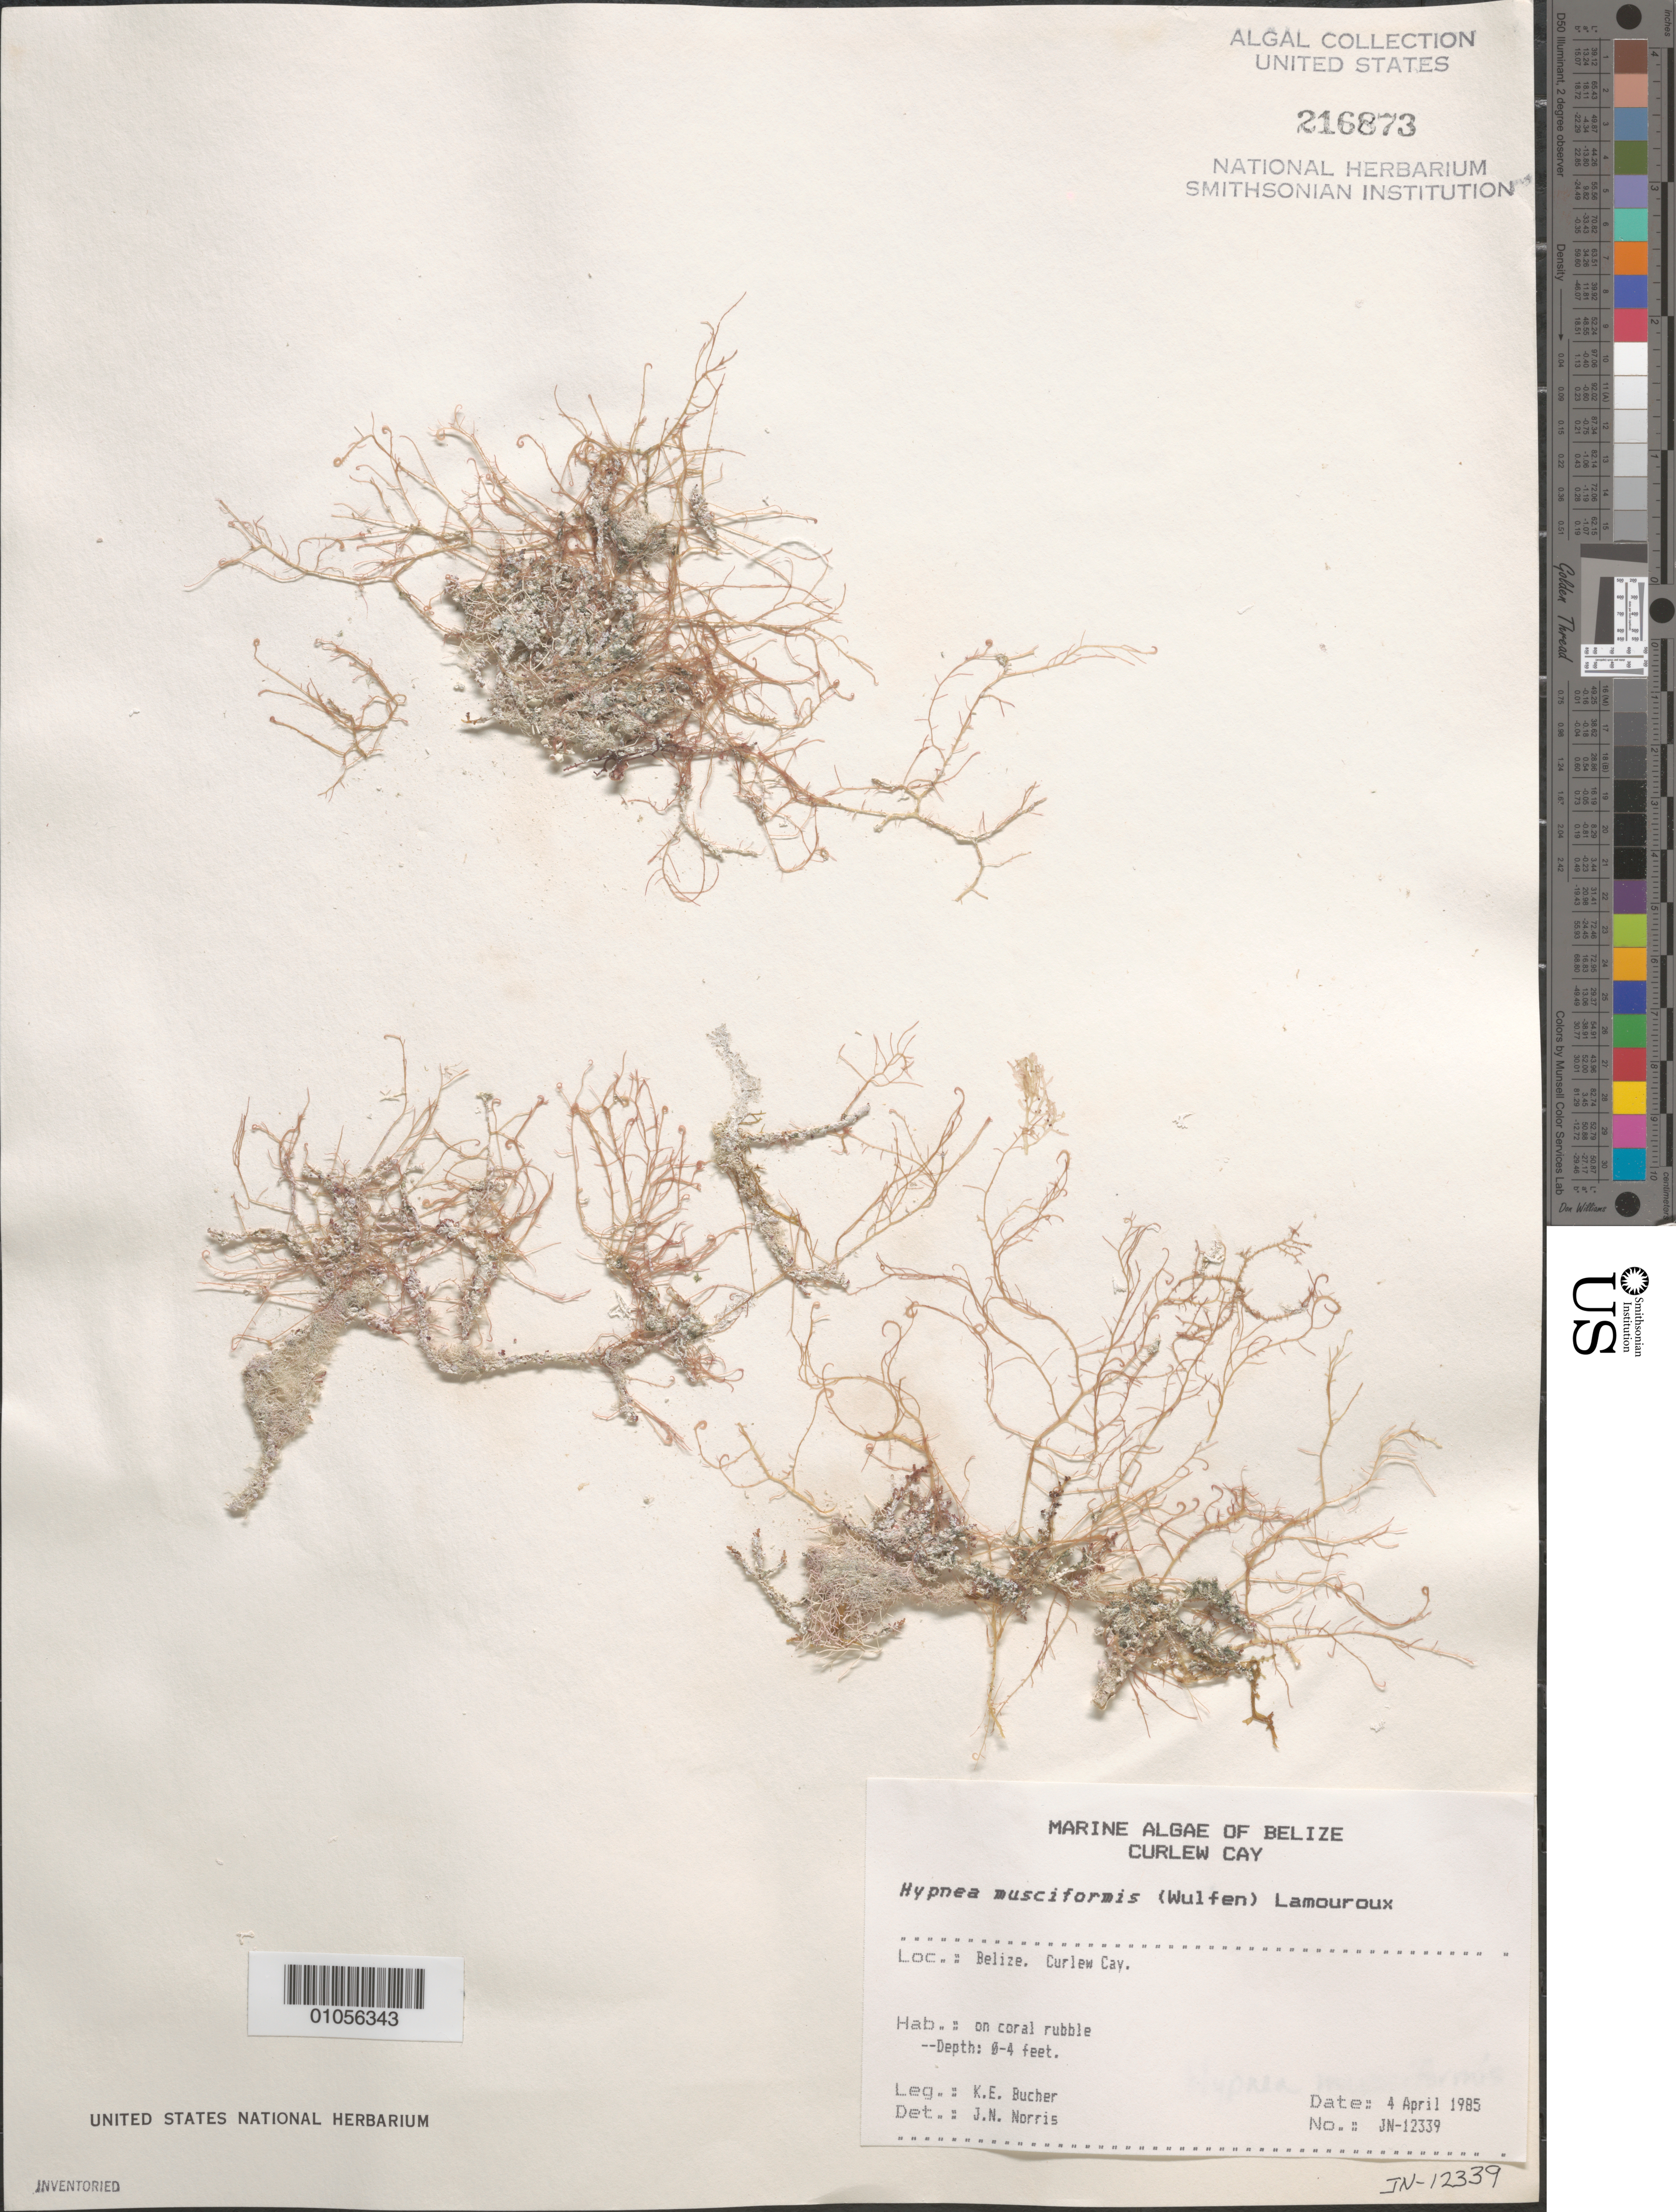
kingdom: Plantae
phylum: Rhodophyta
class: Florideophyceae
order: Gigartinales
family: Cystocloniaceae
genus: Hypnea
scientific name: Hypnea musciformis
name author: (Wulfen) J.V.Lamouroux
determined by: Norris, James N.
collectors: K. E. Bucher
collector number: JN-12339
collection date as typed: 04 Apr 1985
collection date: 1985-04-04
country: Belize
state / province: Stann Creek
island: Curlew Cay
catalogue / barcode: US 216873